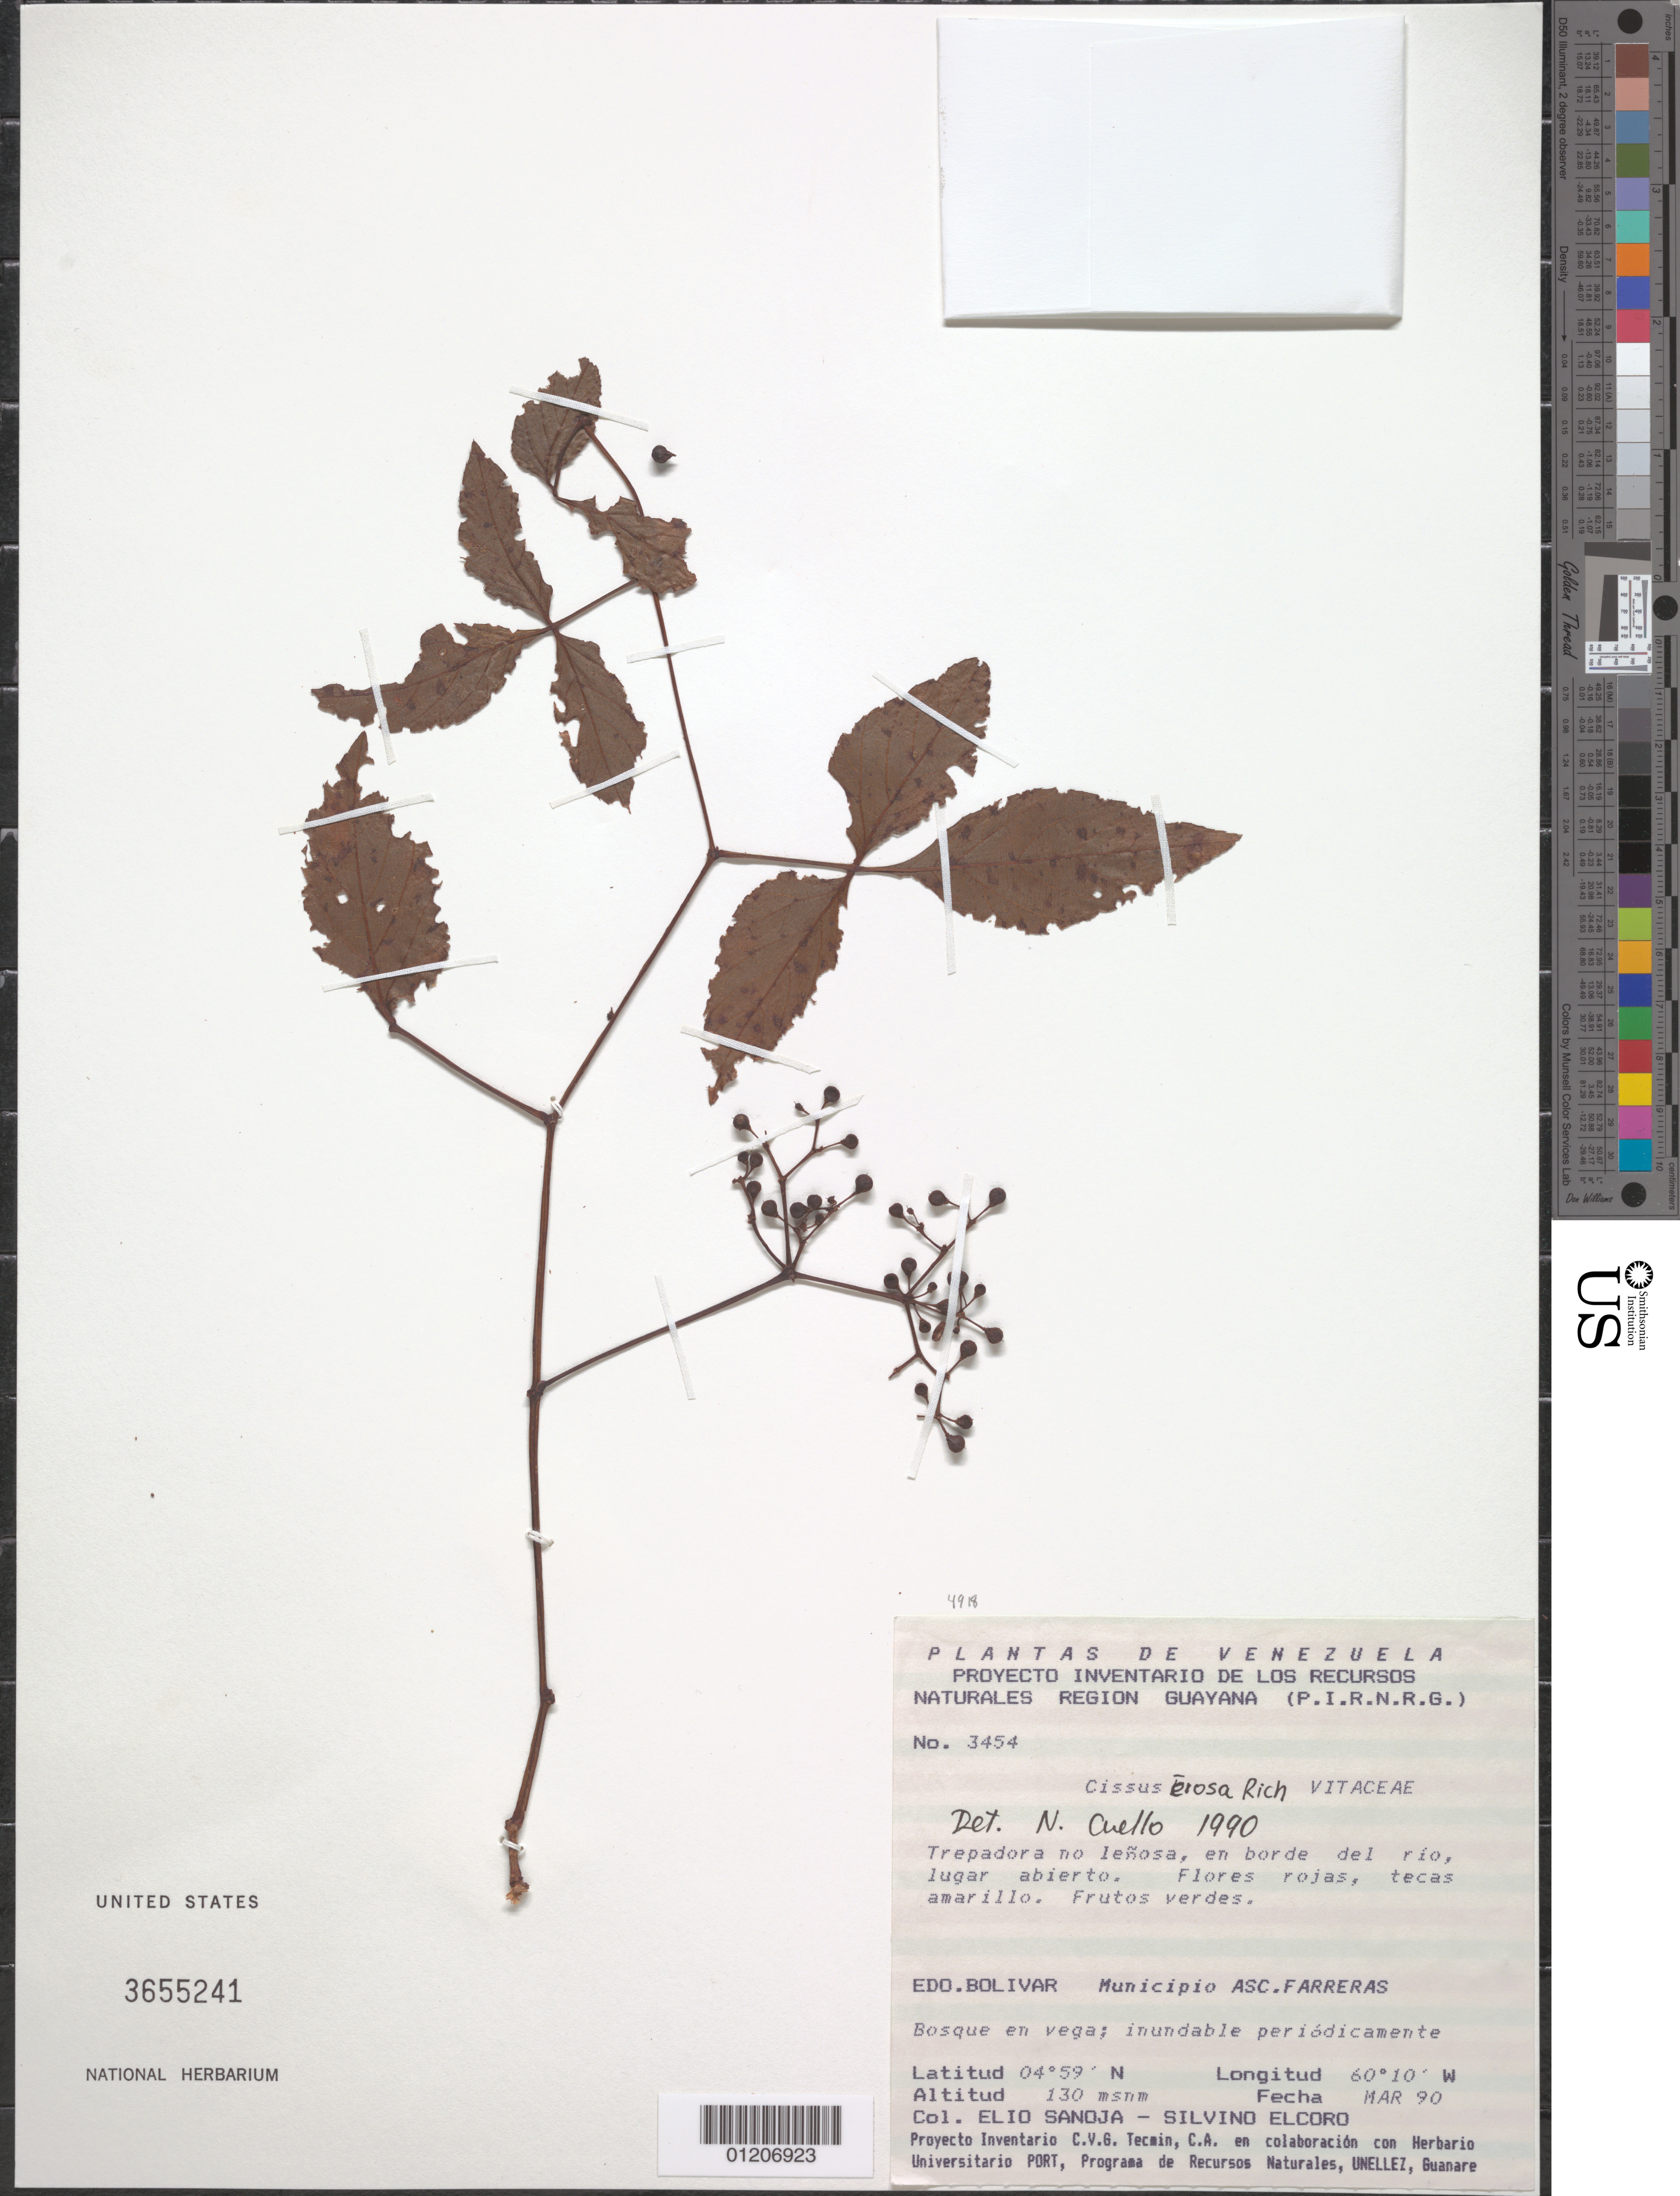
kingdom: Plantae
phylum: Tracheophyta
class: Magnoliopsida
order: Vitales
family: Vitaceae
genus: Cissus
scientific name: Cissus erosa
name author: Rich.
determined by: Cuello, Nidia L.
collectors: E. Sanoja-Angel & S. Elcoro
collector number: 3454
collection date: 1990-03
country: Venezuela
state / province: Bolívar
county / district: Sucre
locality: Ascención Farreras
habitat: En borde del rio. Bosque en vega; inundable periodicamente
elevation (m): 130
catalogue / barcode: US 3655241